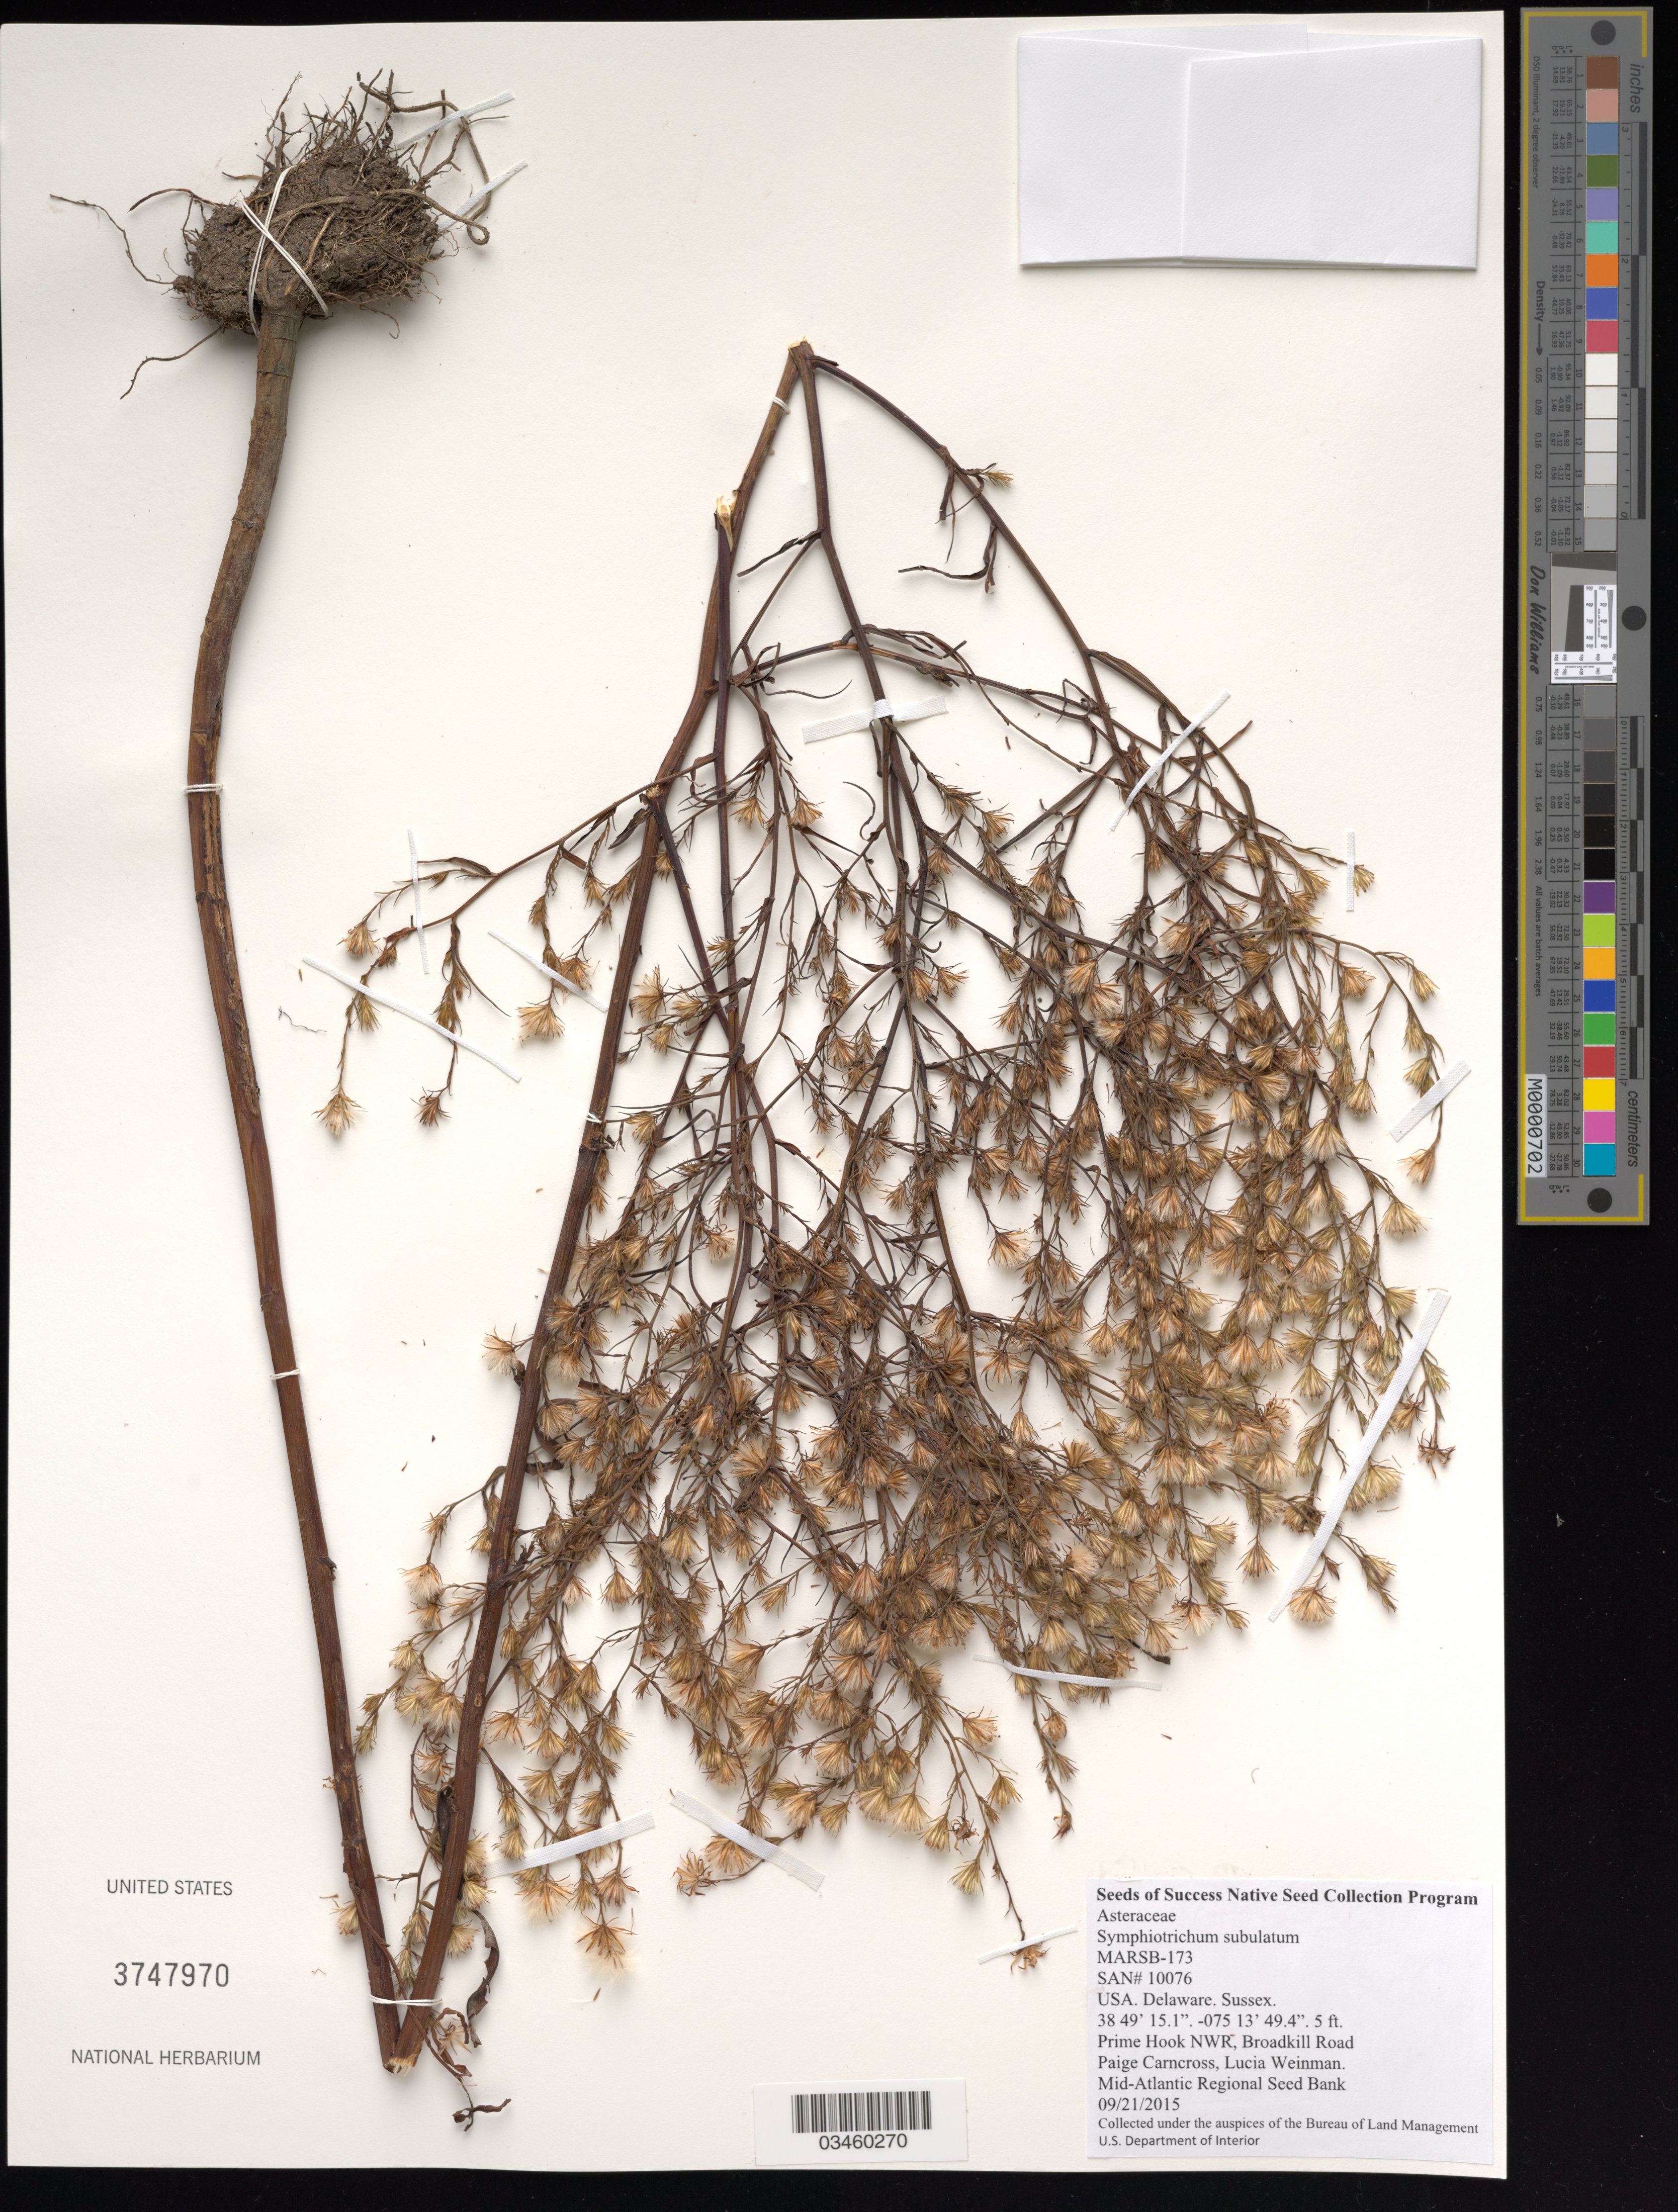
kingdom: Plantae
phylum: Tracheophyta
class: Magnoliopsida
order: Asterales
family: Asteraceae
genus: Symphyotrichum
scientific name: Symphyotrichum subulatum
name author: (Michx.) G.L. Nesom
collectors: P. Carncross & L. Weinman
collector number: MARSB-173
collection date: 2015-09-21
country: United States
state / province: Delaware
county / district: Sussex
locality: Prime Hook National Wildlife Refuge, Broadkill Road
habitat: Atlantic and Gulf Coast High Salt Marsh, Atlantic and Gulf Coast Brackish Tidal Marsh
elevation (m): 2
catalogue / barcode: US 3747970